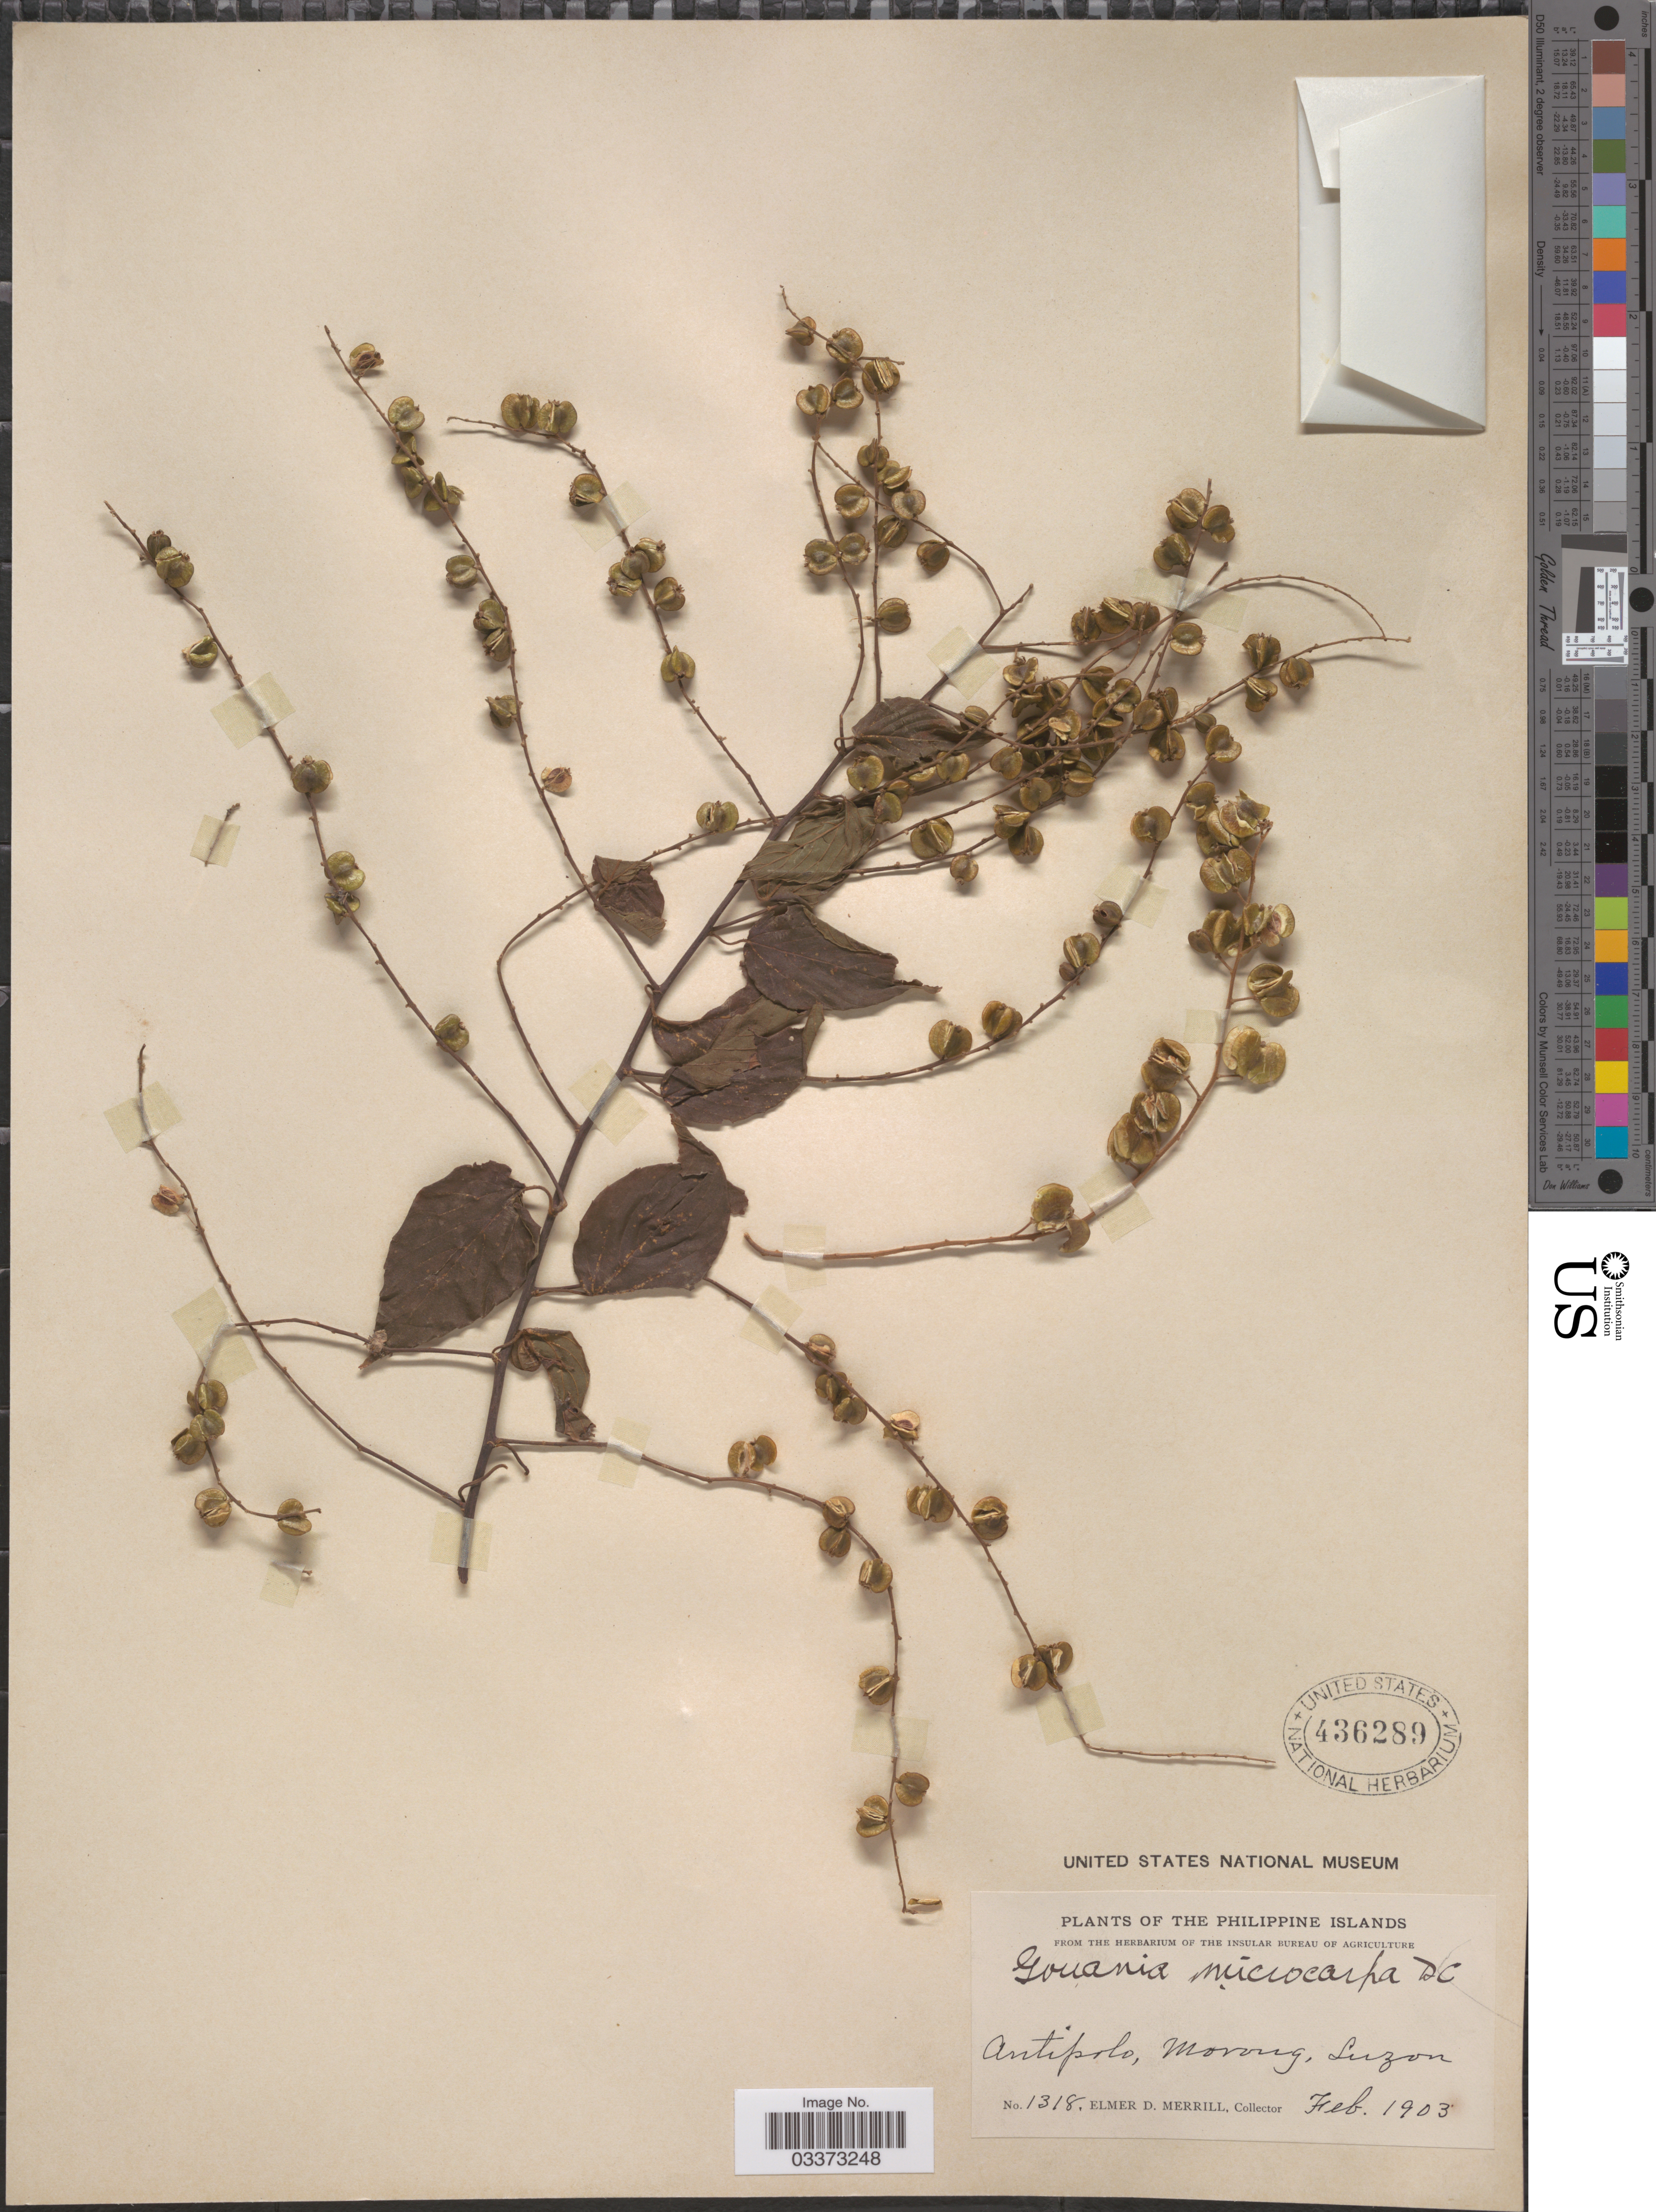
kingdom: Plantae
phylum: Tracheophyta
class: Magnoliopsida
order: Rosales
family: Rhamnaceae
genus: Gouania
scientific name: Gouania microcarpa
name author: DC.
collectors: E. D. Merrill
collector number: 1318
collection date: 1903-02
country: Philippines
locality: Antipolo, Morong, Luzon.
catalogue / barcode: US 436289